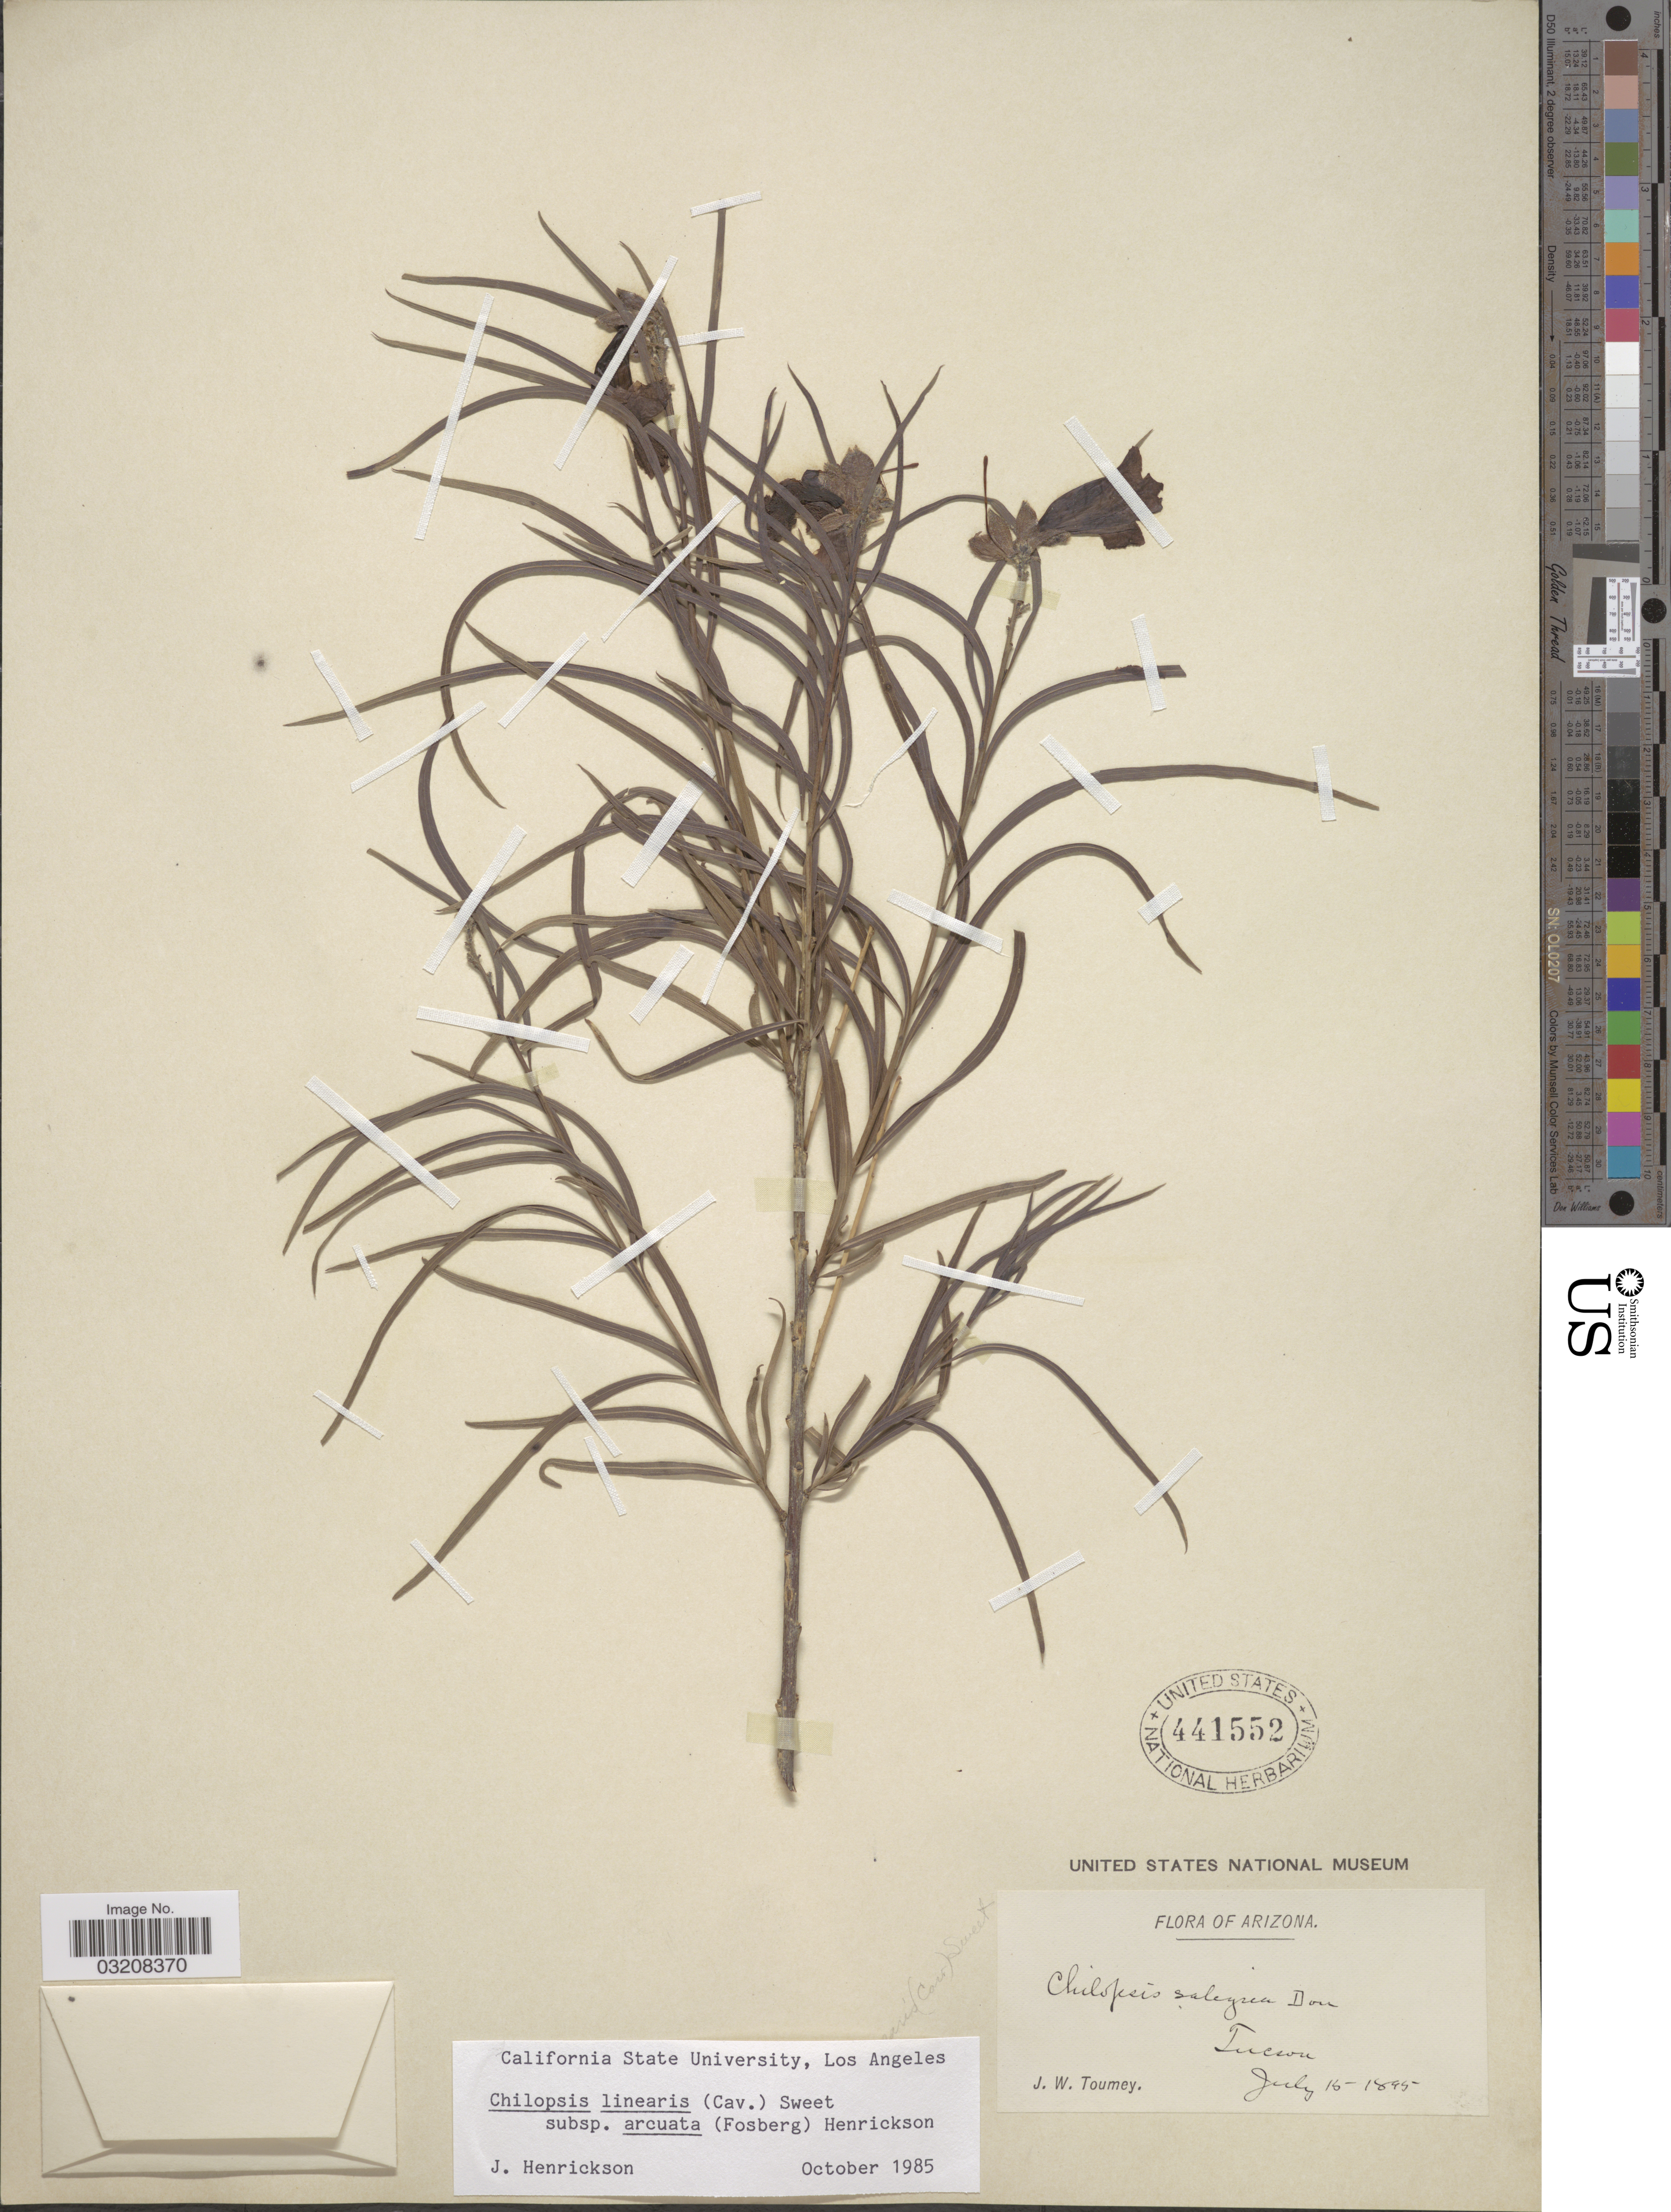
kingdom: Plantae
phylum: Tracheophyta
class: Magnoliopsida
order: Lamiales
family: Bignoniaceae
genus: Chilopsis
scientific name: Chilopsis linearis subsp. arcuata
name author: (Fosberg) Henrickson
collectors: J. W. Toumey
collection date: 1895-07-15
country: United States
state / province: Arizona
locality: Tucson.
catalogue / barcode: US 441552